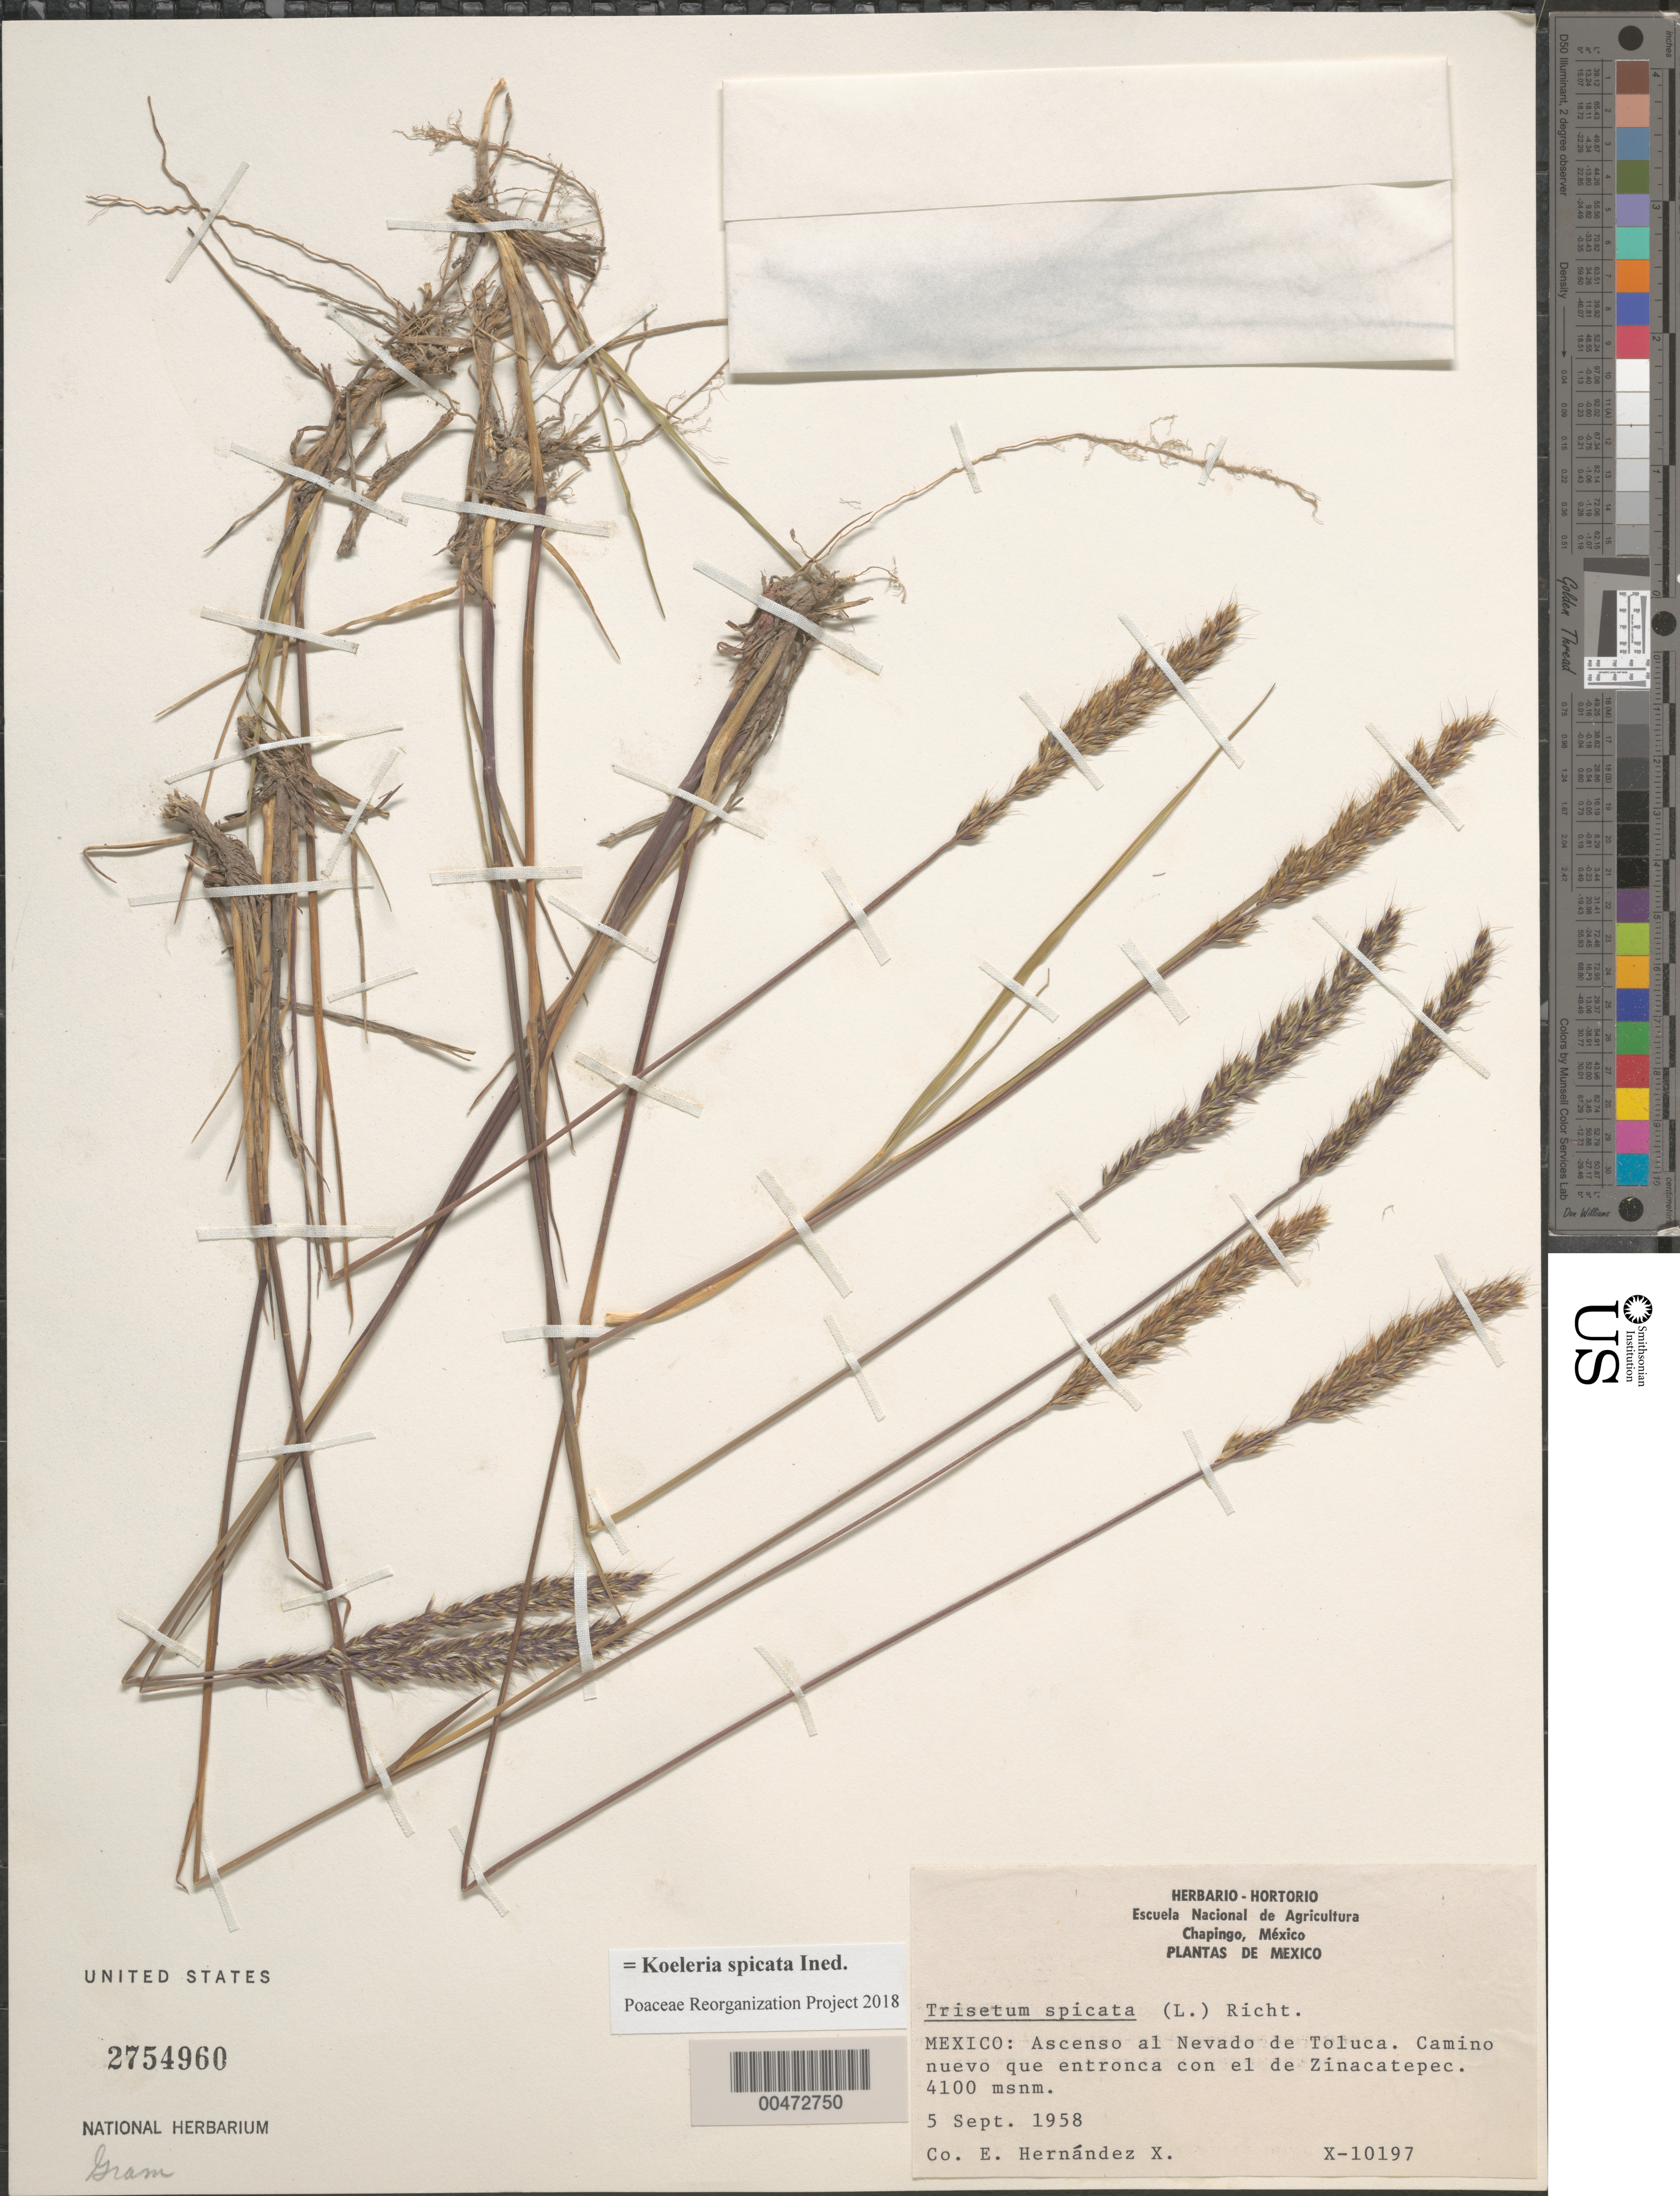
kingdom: Plantae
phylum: Tracheophyta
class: Liliopsida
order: Poales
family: Poaceae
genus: Koeleria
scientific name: Koeleria spicata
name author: (L.) Barberá et al.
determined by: Poaceae Reorganization Project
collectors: E. I. Hernández-X.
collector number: X-10197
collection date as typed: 5 Sep 1958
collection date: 1958-09-05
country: Mexico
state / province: México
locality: Rise to Nevado de Toluca, new rd that joins with that of Zinacatepec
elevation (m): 4100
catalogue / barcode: US 2754960